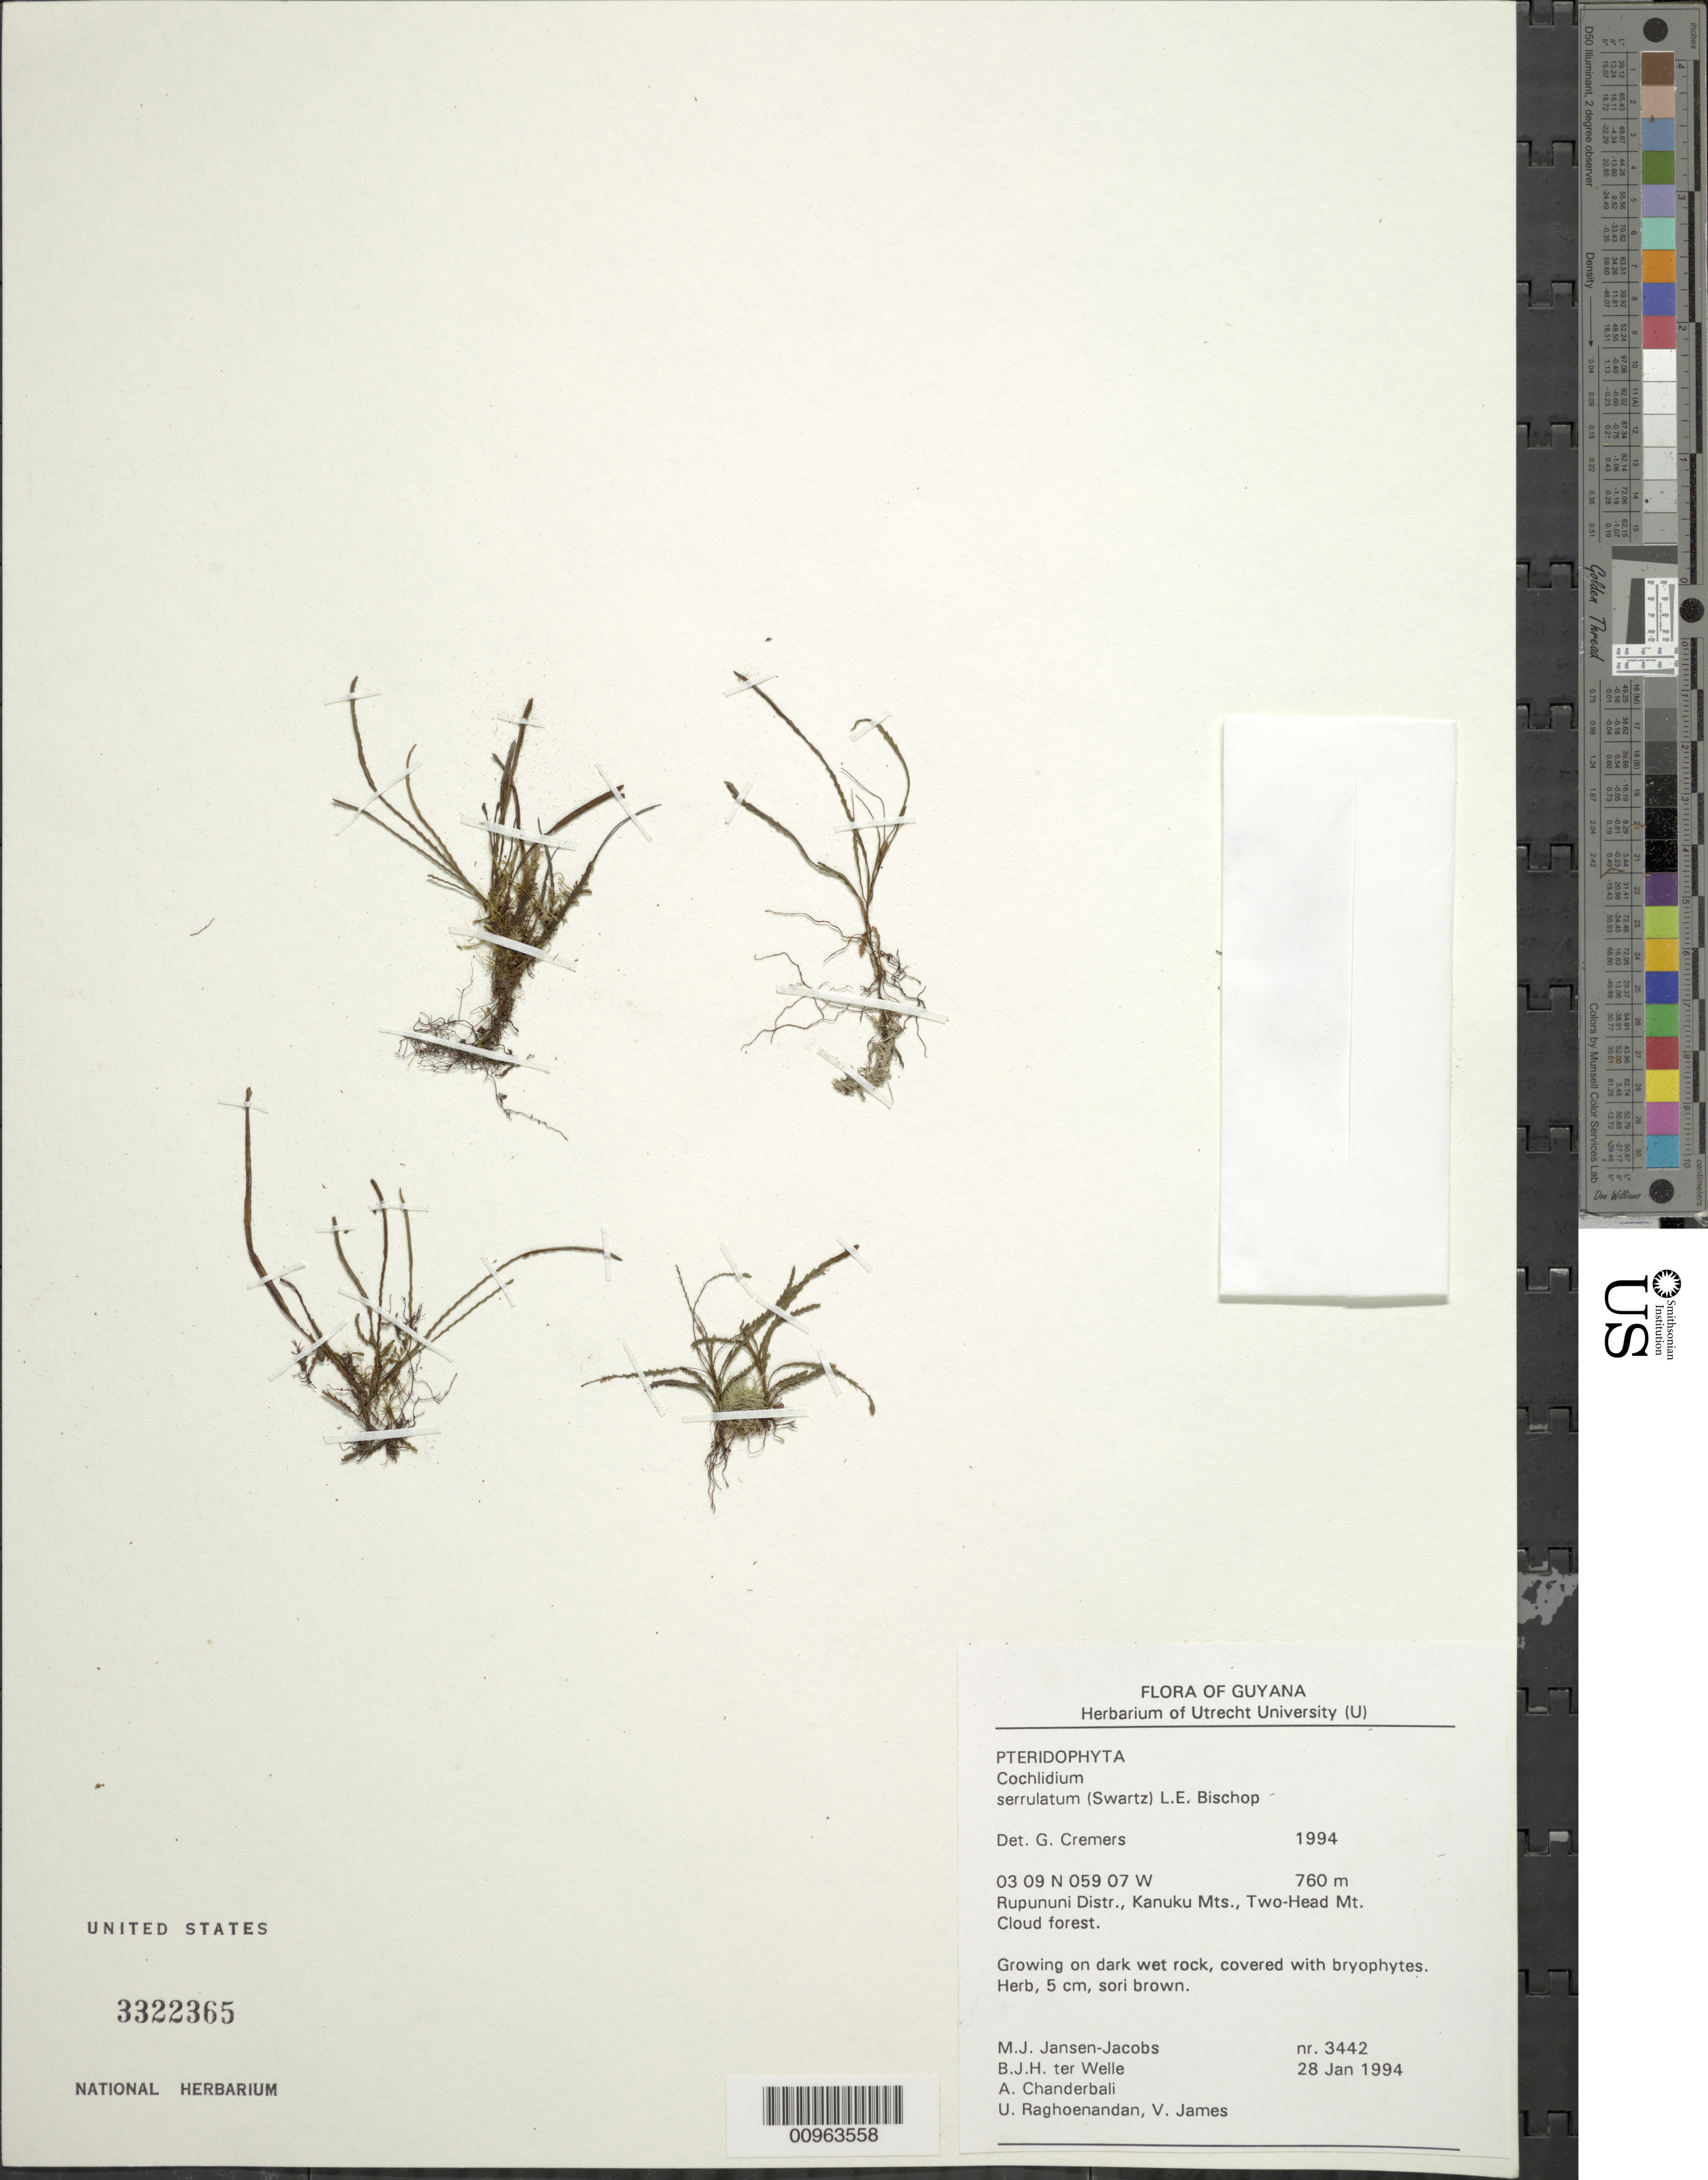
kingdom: Plantae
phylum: Tracheophyta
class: Polypodiopsida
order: Polypodiales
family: Polypodiaceae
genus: Cochlidium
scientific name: Cochlidium serrulatum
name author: (Sw.) L.E. Bishop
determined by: Cremers, Georges A.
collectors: M. J. Jansen-Jacobs, B. Welle, A. S. Chanderbali, U. Raghoenandan & V. James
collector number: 3442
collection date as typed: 28-Jan-94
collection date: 1994-01-28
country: Guyana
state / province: U. Takutu-U. Essequibo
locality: Two-Head Mt., Kanuku Mts.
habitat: Cloud forest. Growing on dark wet rock, covered with bryophytes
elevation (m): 760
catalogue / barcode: US 3322365